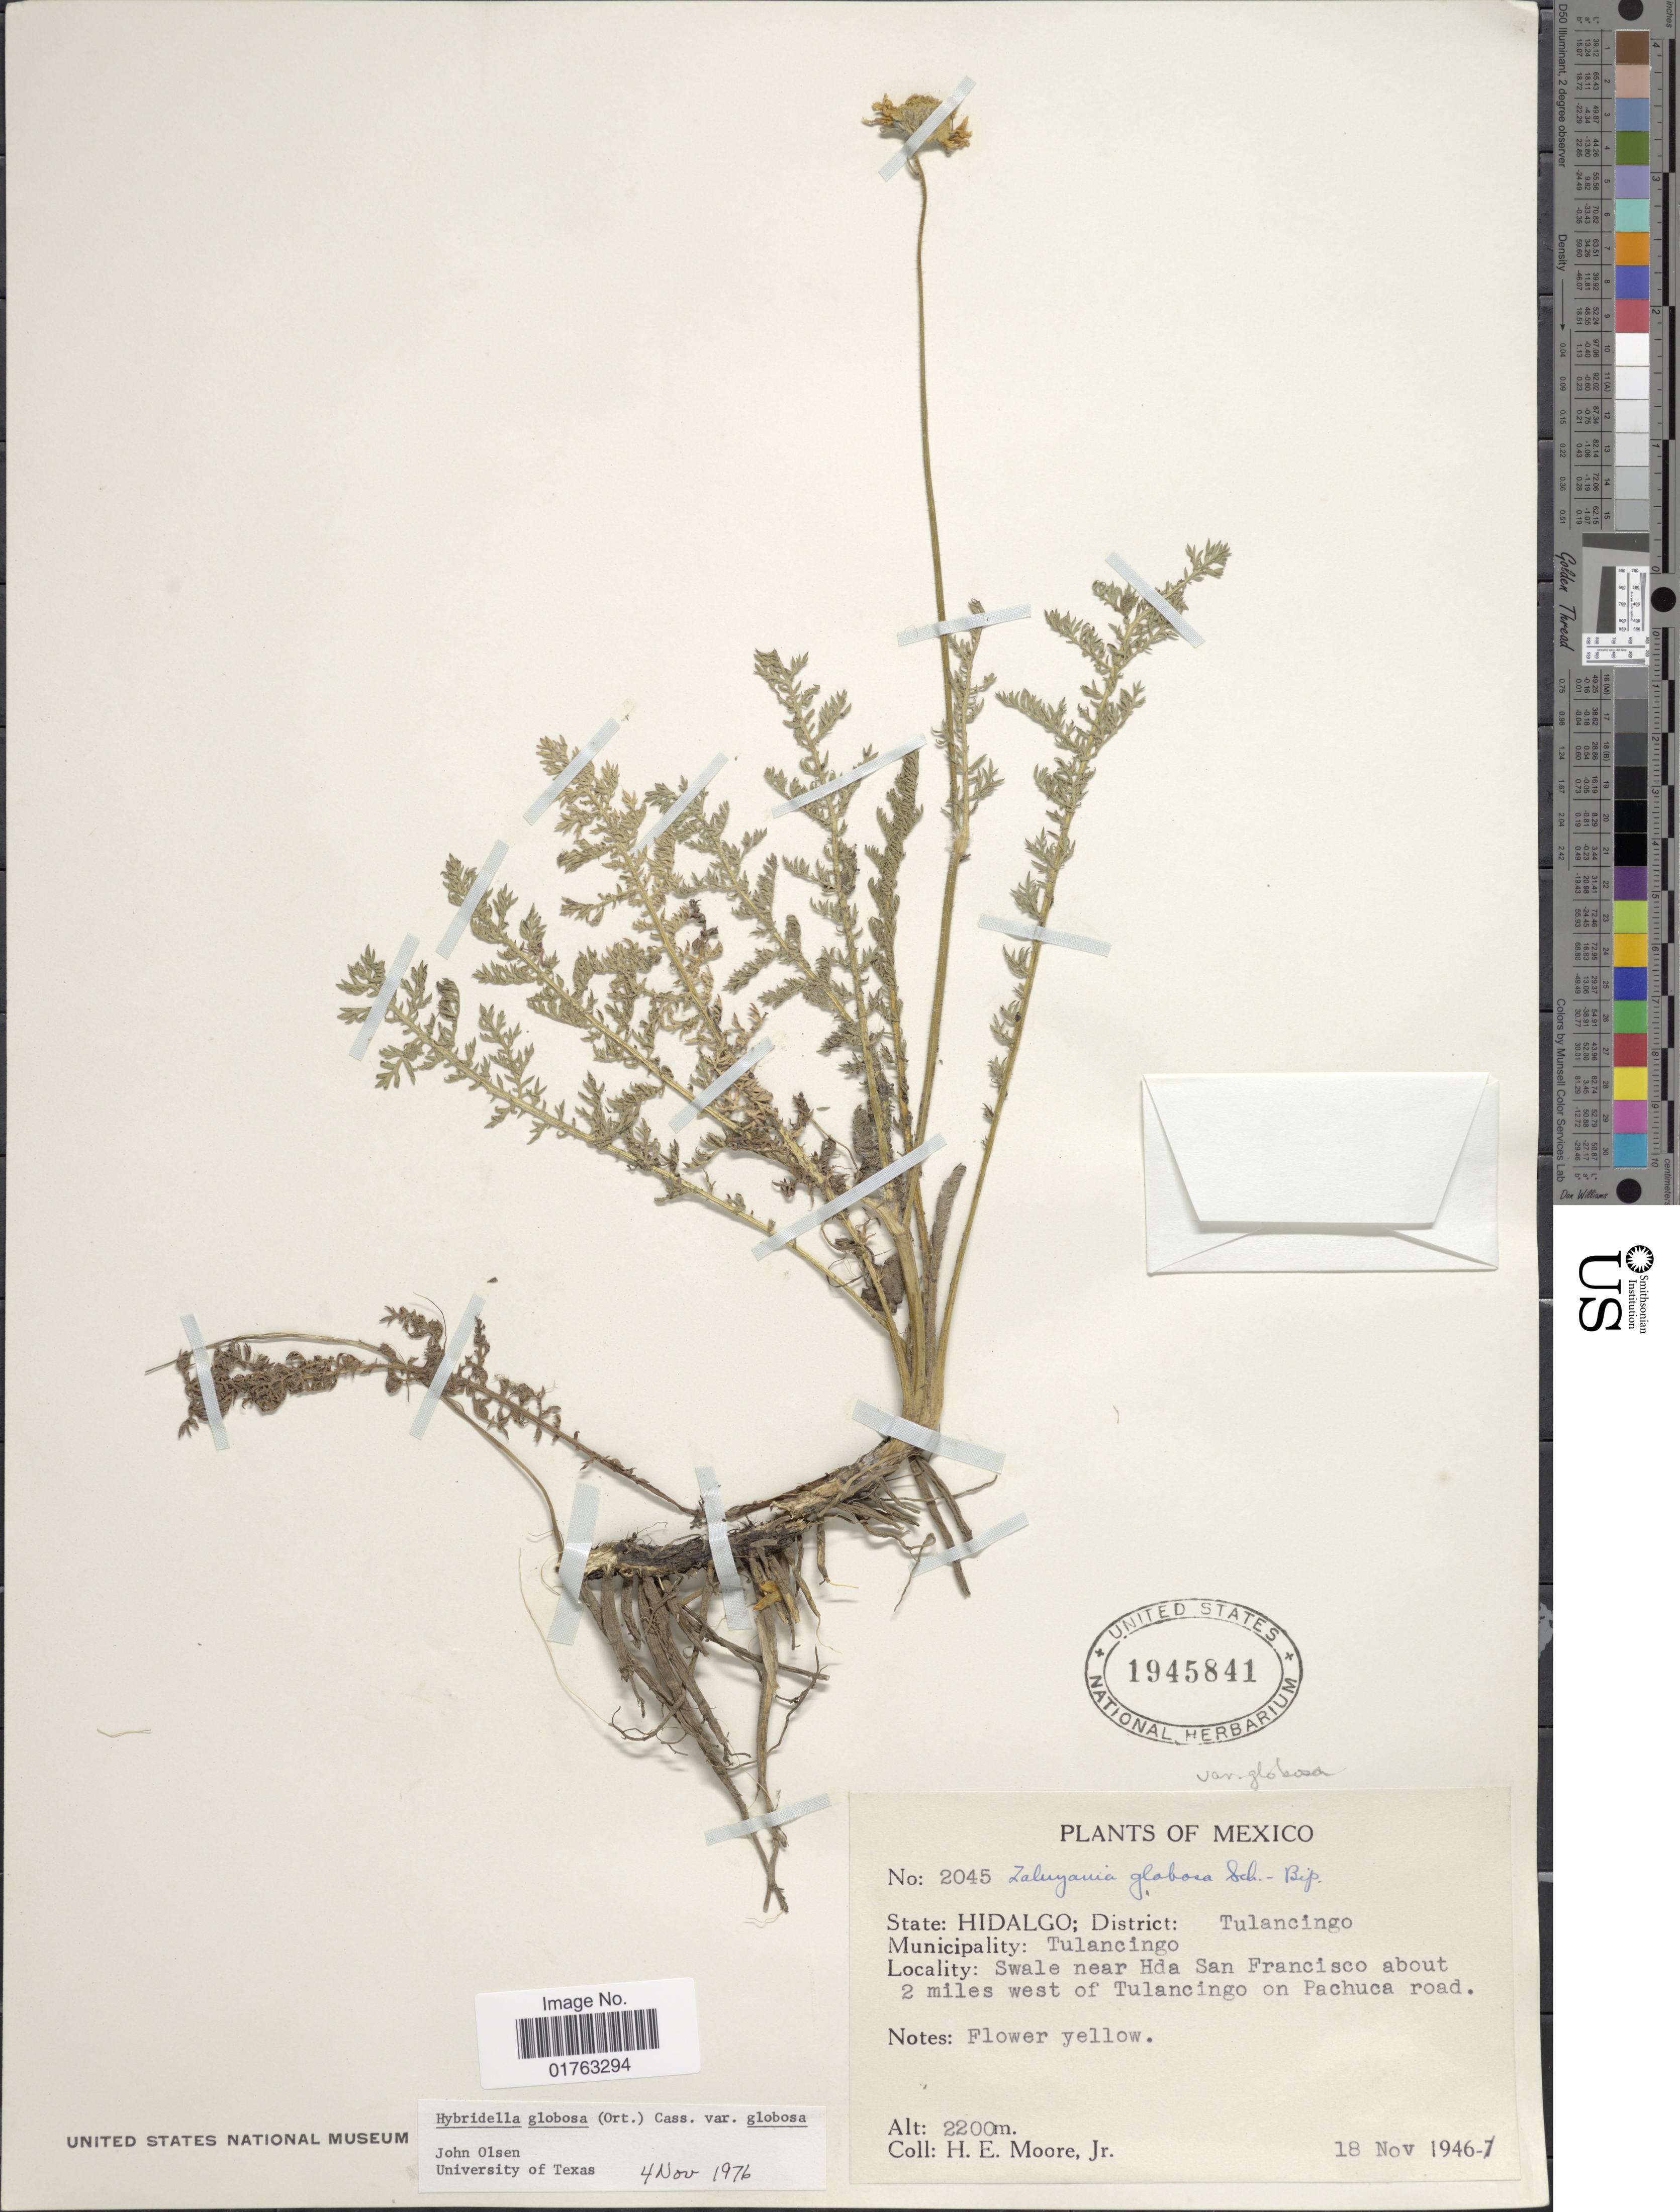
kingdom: Plantae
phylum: Tracheophyta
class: Magnoliopsida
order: Asterales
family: Asteraceae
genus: Hybridella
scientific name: Hybridella globosa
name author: (Ort.) Cass.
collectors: H. Moore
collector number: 2045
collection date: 1946-11-18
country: Mexico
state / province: Hidalgo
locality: District Tulancingo. Municipality: Tulancingo. Swale near Hda San Francisco about 2 miles west of Tulancingo on Pachuca road.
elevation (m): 2200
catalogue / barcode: US 1945841